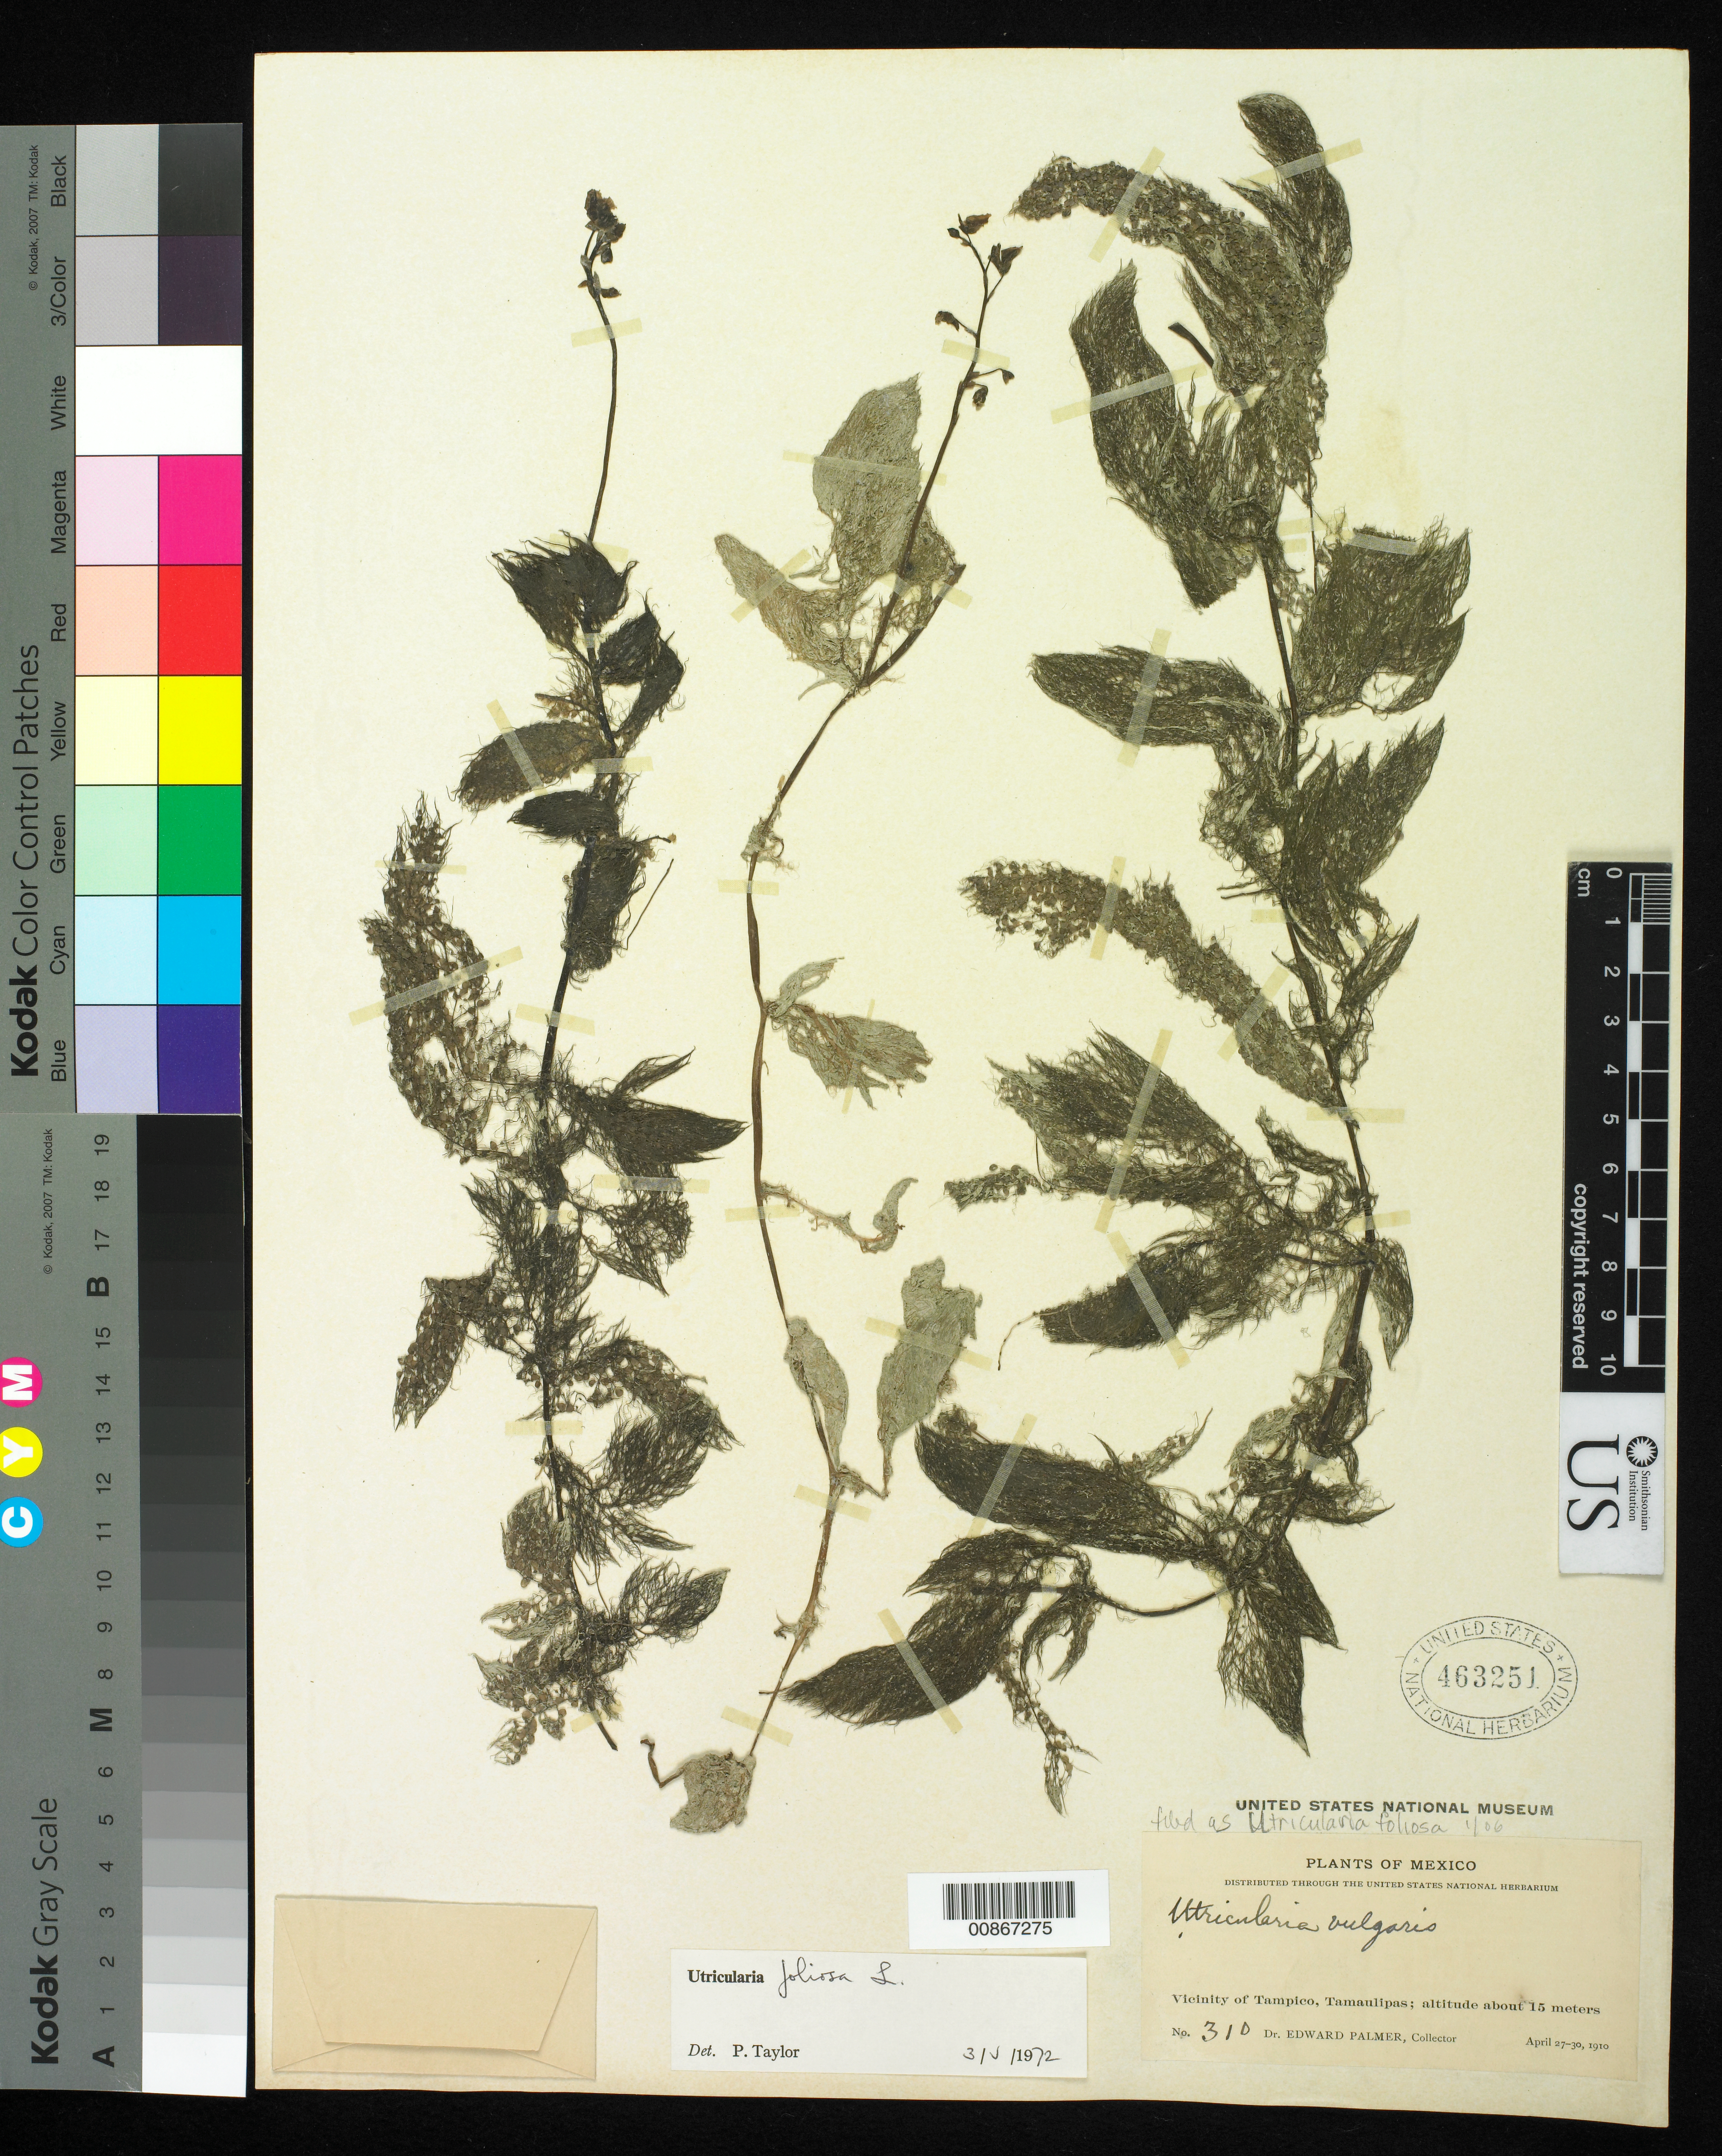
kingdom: Plantae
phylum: Tracheophyta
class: Magnoliopsida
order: Lamiales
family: Lentibulariaceae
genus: Utricularia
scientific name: Utricularia foliosa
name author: L.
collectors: E. Palmer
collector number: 310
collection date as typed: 27 Apr 1910 to 30 Apr 1910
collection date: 1910-04-27/1910-04-30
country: Mexico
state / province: Tamaulipas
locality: Vicinity of Tampico, Tamaulipas.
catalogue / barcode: US 463251